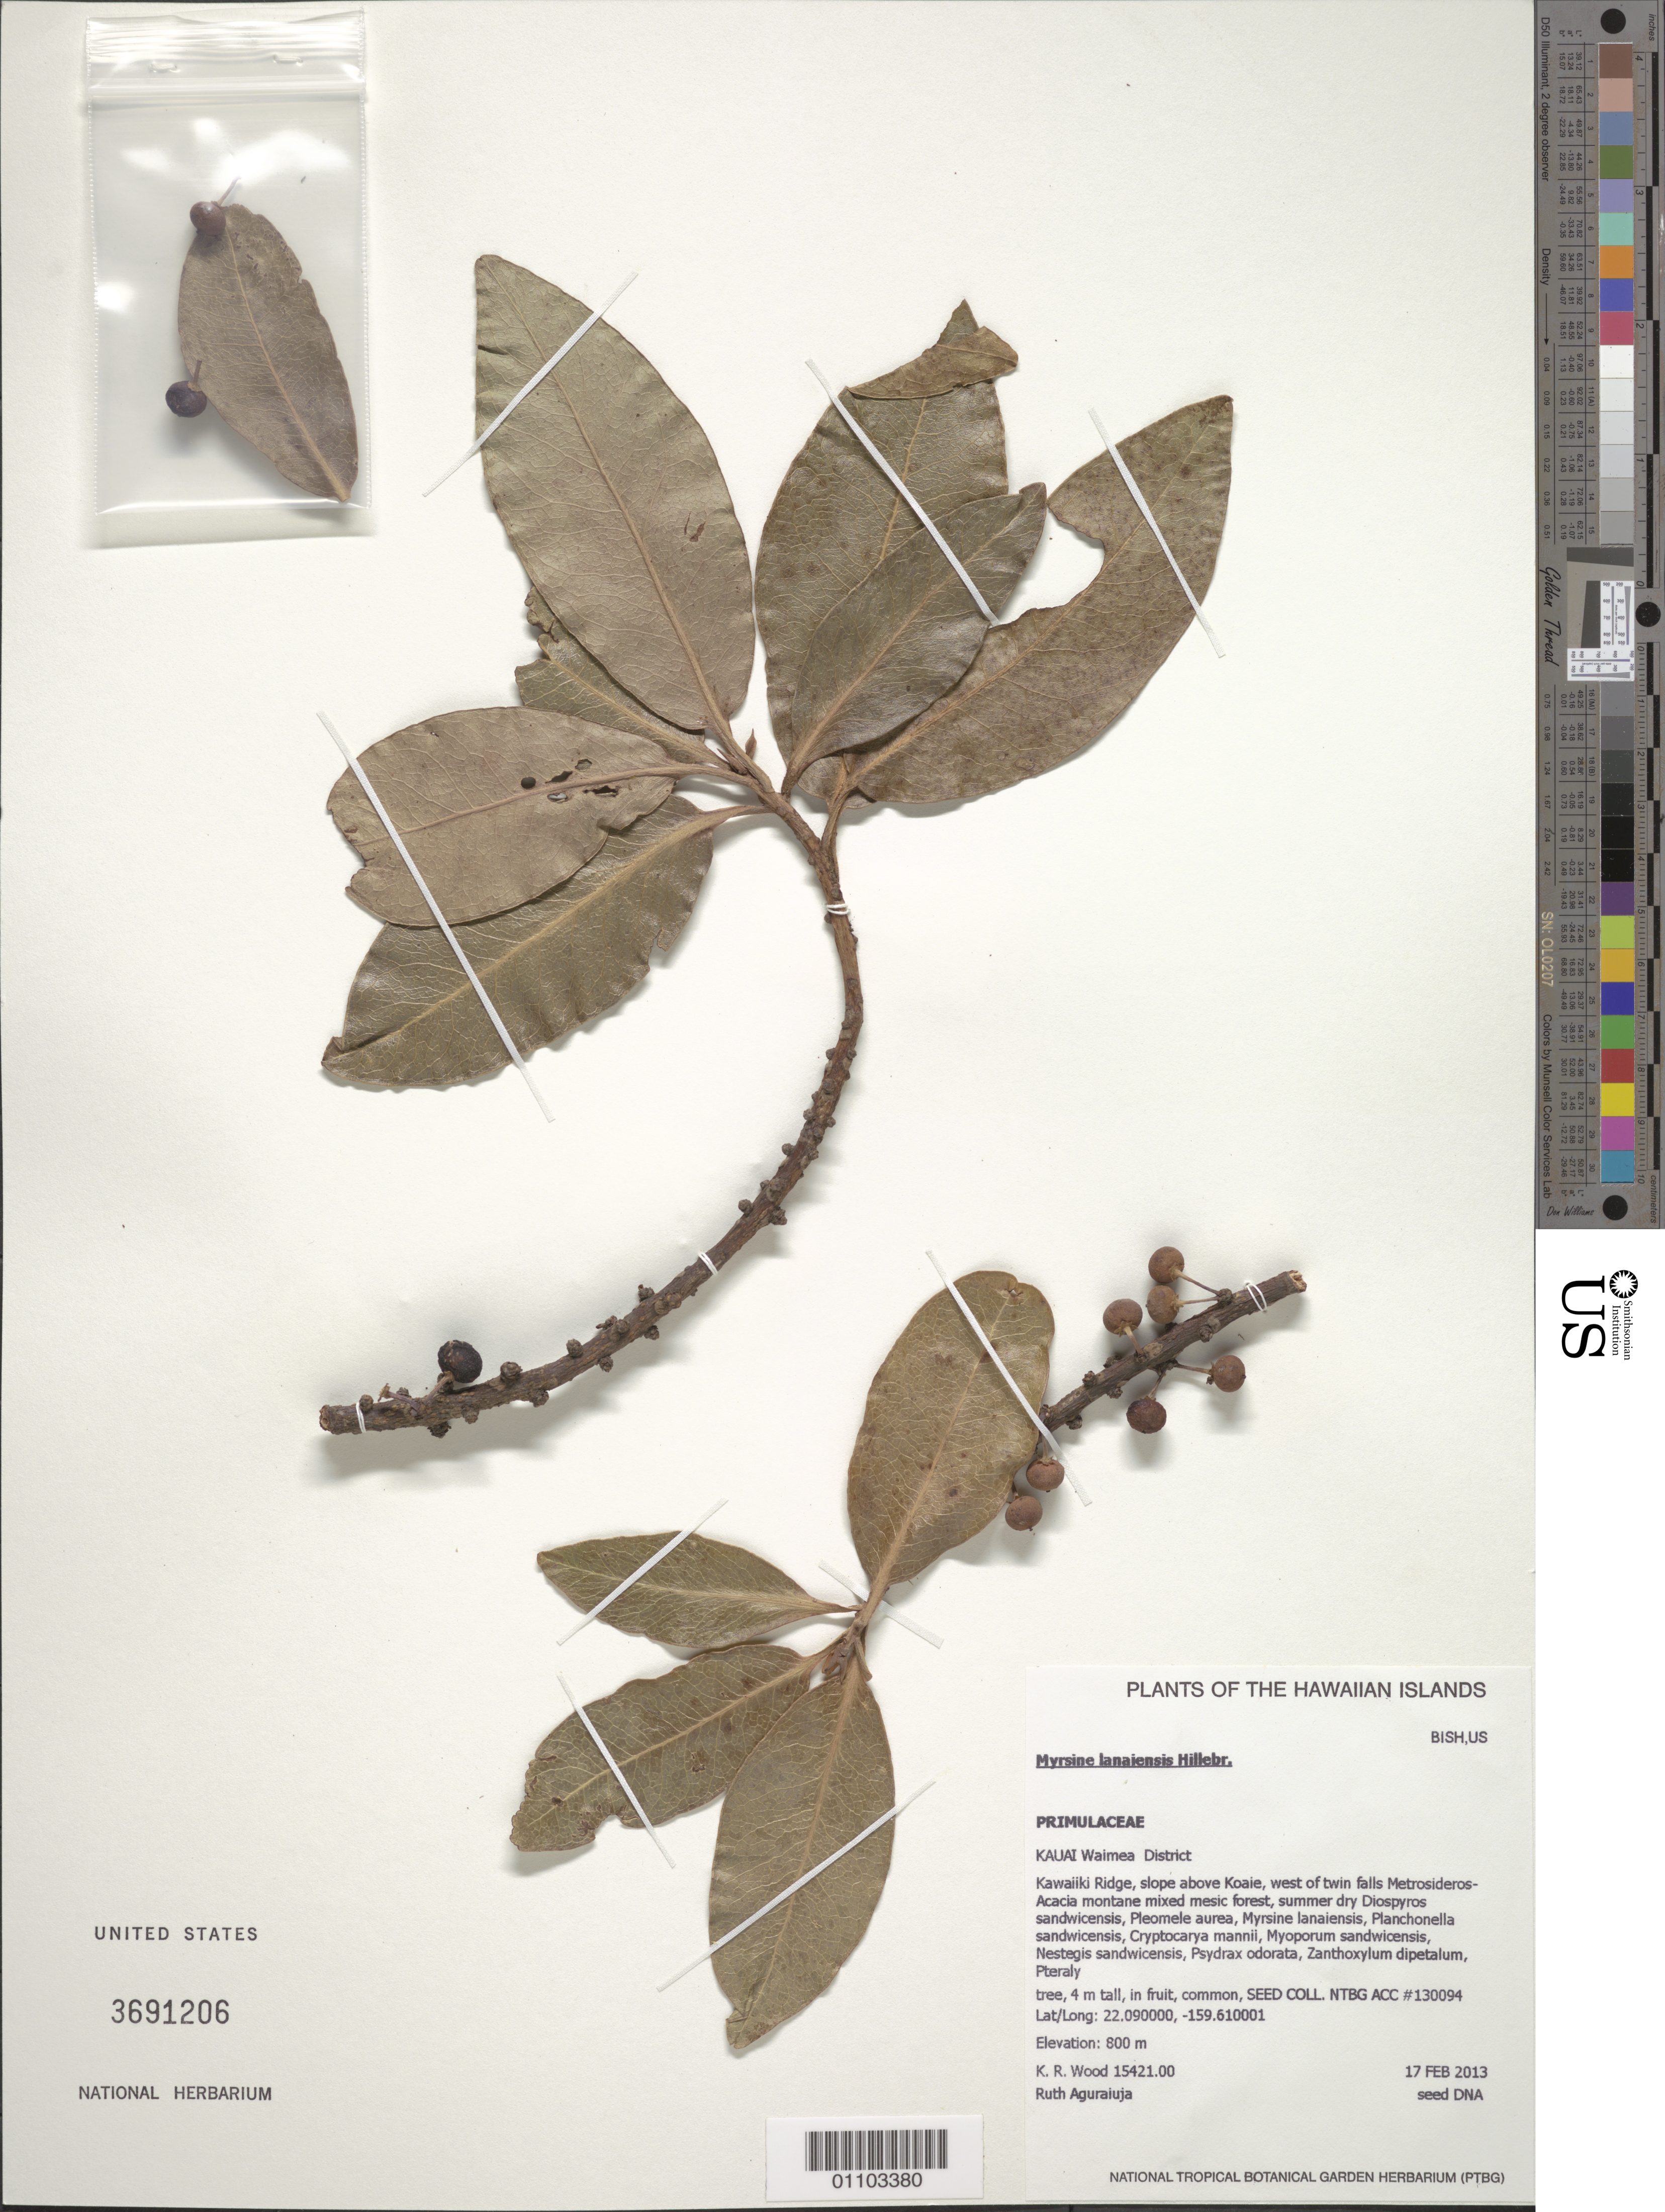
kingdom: Plantae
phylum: Tracheophyta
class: Magnoliopsida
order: Ericales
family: Primulaceae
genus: Myrsine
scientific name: Myrsine lanaiensis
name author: Hillebr.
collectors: K. R. Wood & R. Aguraiuja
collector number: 15421.00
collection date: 2013-02-17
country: United States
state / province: Hawaii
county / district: Kauai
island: Kaua'i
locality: Waimea District, Kawaiiki Ridge, slope above Koaie, west of twin falls.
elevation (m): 800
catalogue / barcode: US 3691206